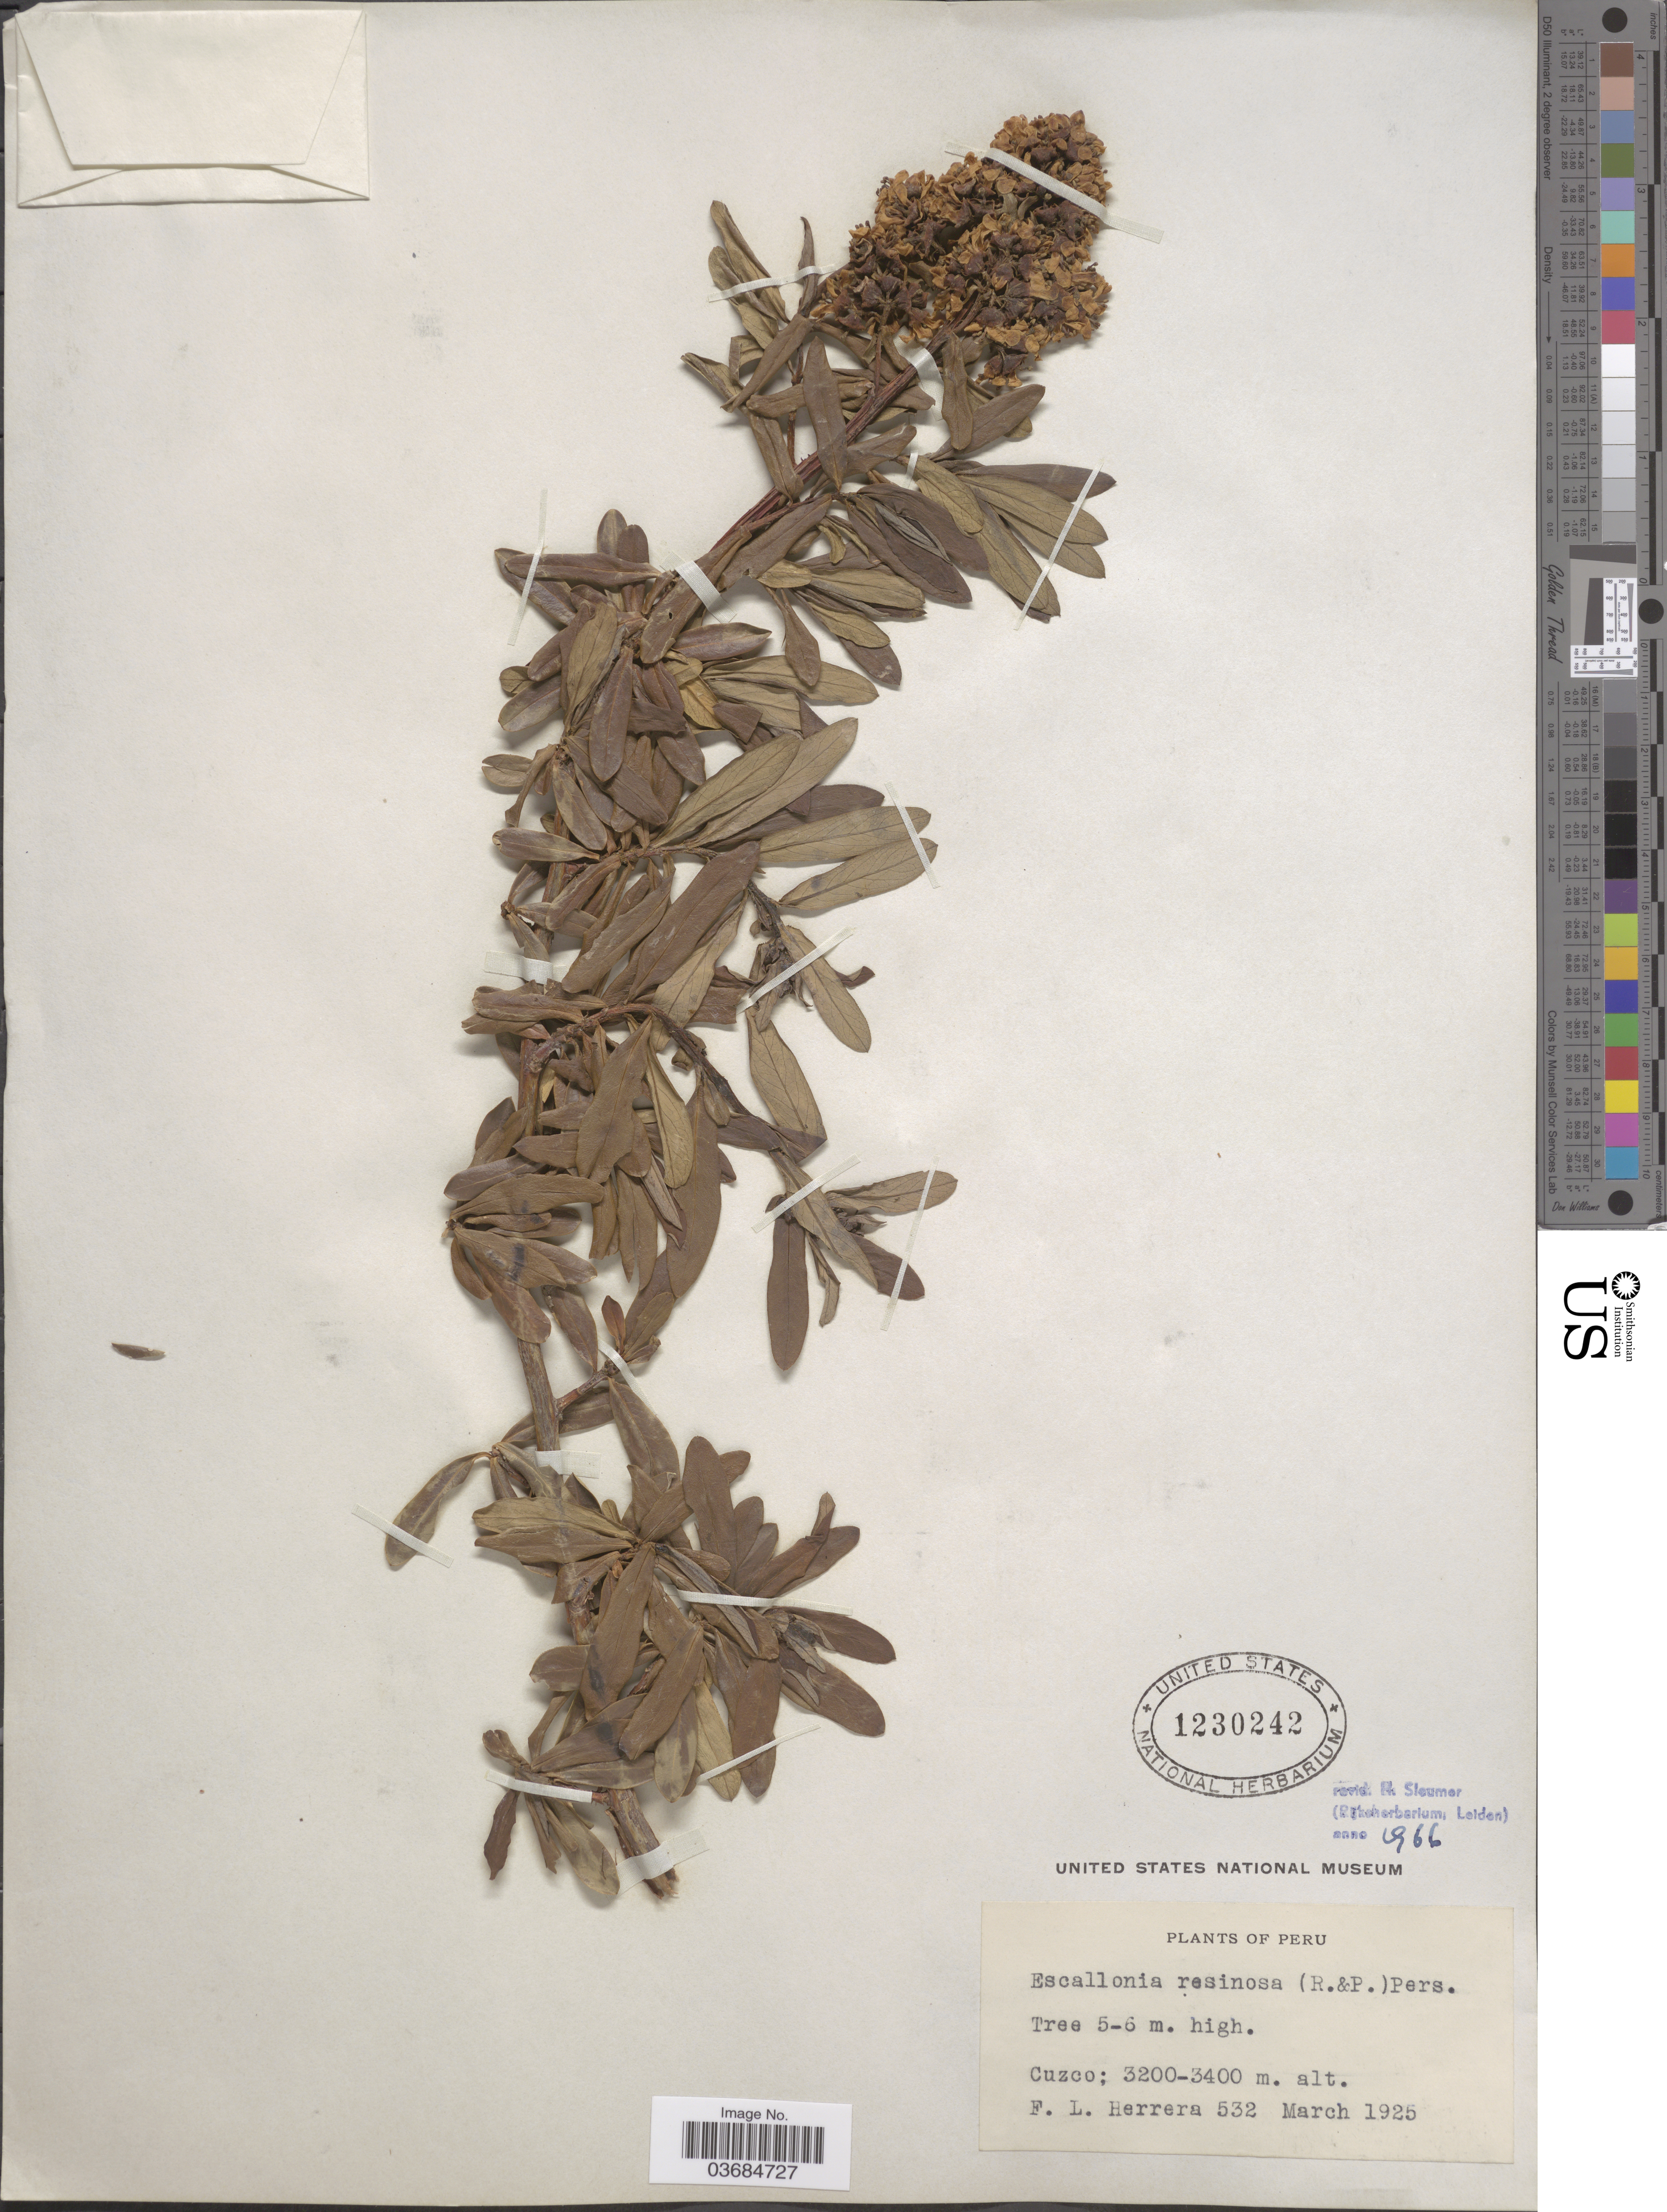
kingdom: Plantae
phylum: Tracheophyta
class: Magnoliopsida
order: Escalloniales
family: Escalloniaceae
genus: Escallonia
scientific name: Escallonia resinosa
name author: (Ruiz & Pav.) Pers.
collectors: F. L. Herrera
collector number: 532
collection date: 1925-03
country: Peru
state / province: Cusco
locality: Cuzco.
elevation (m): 3200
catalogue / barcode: US 1230242